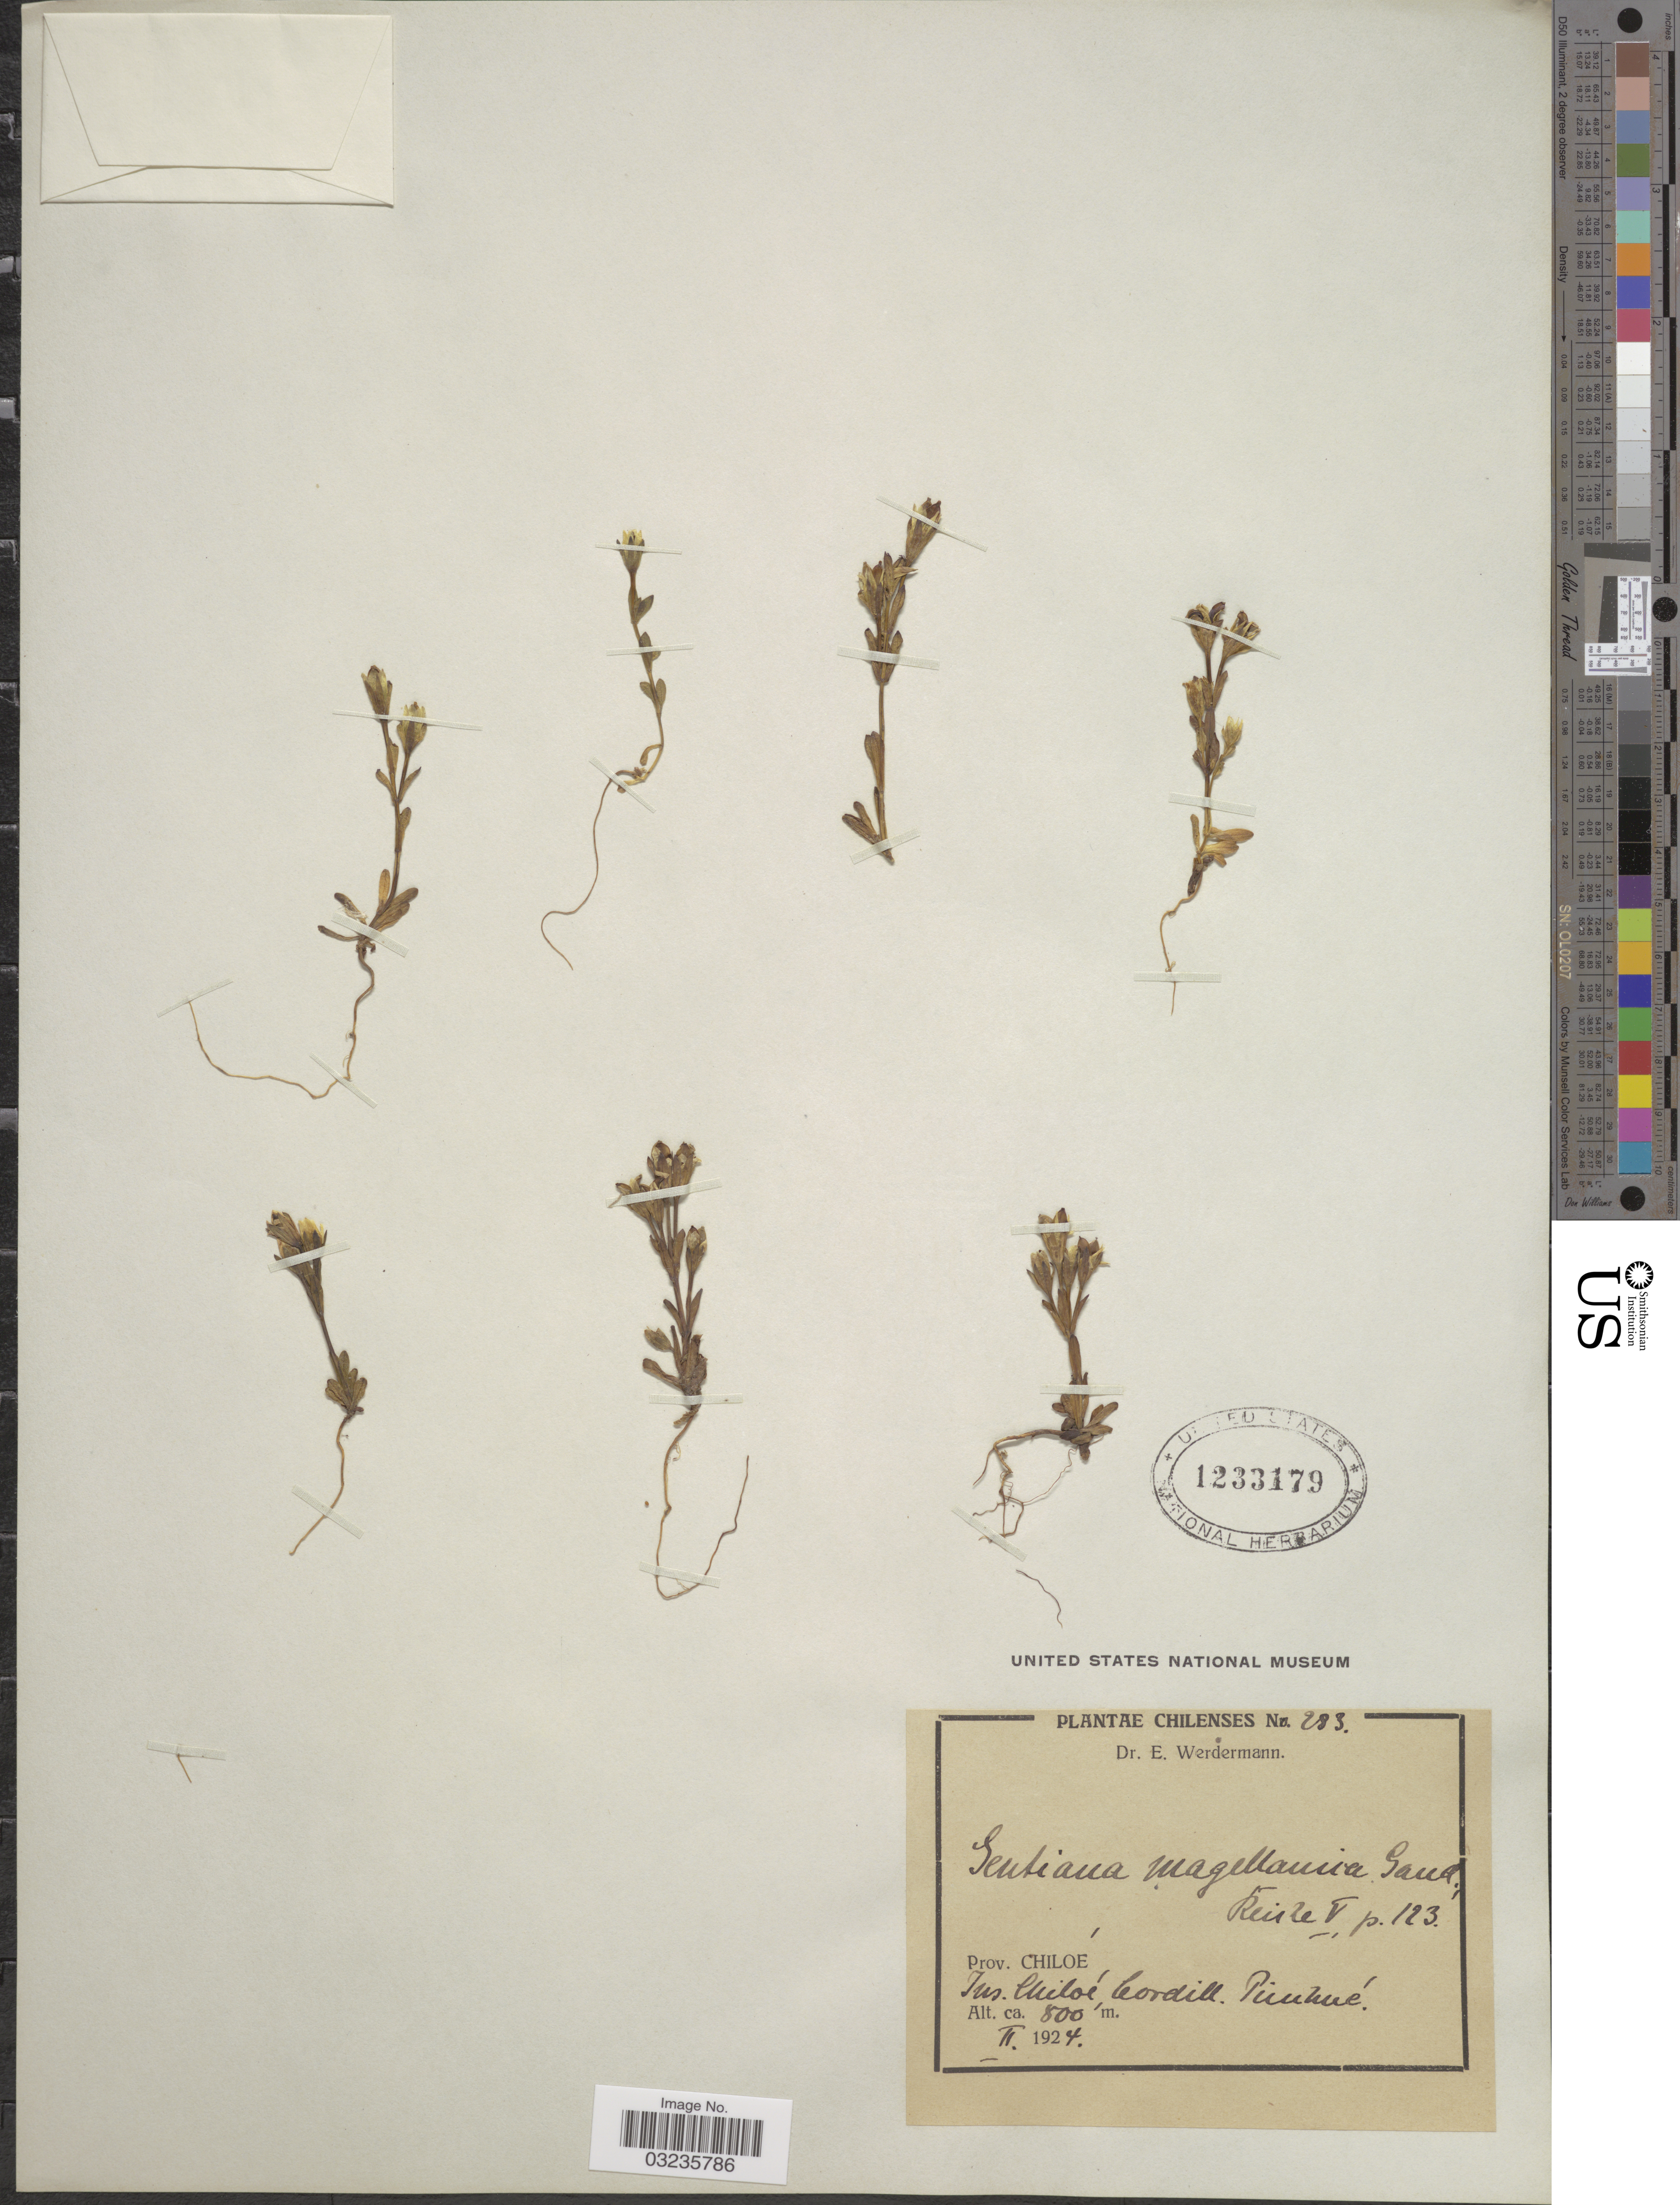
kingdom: Plantae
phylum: Tracheophyta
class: Magnoliopsida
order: Gentianales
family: Gentianaceae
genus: Gentiana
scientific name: Gentiana magellanica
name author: Gaudich.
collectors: E. Werdermann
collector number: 283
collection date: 1924-02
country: Chile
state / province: Arica y Parinacota (XV)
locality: Prov. Chiloé. Ins. Chiloé Cordill. Pinihue.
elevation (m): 800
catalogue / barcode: US 1233179